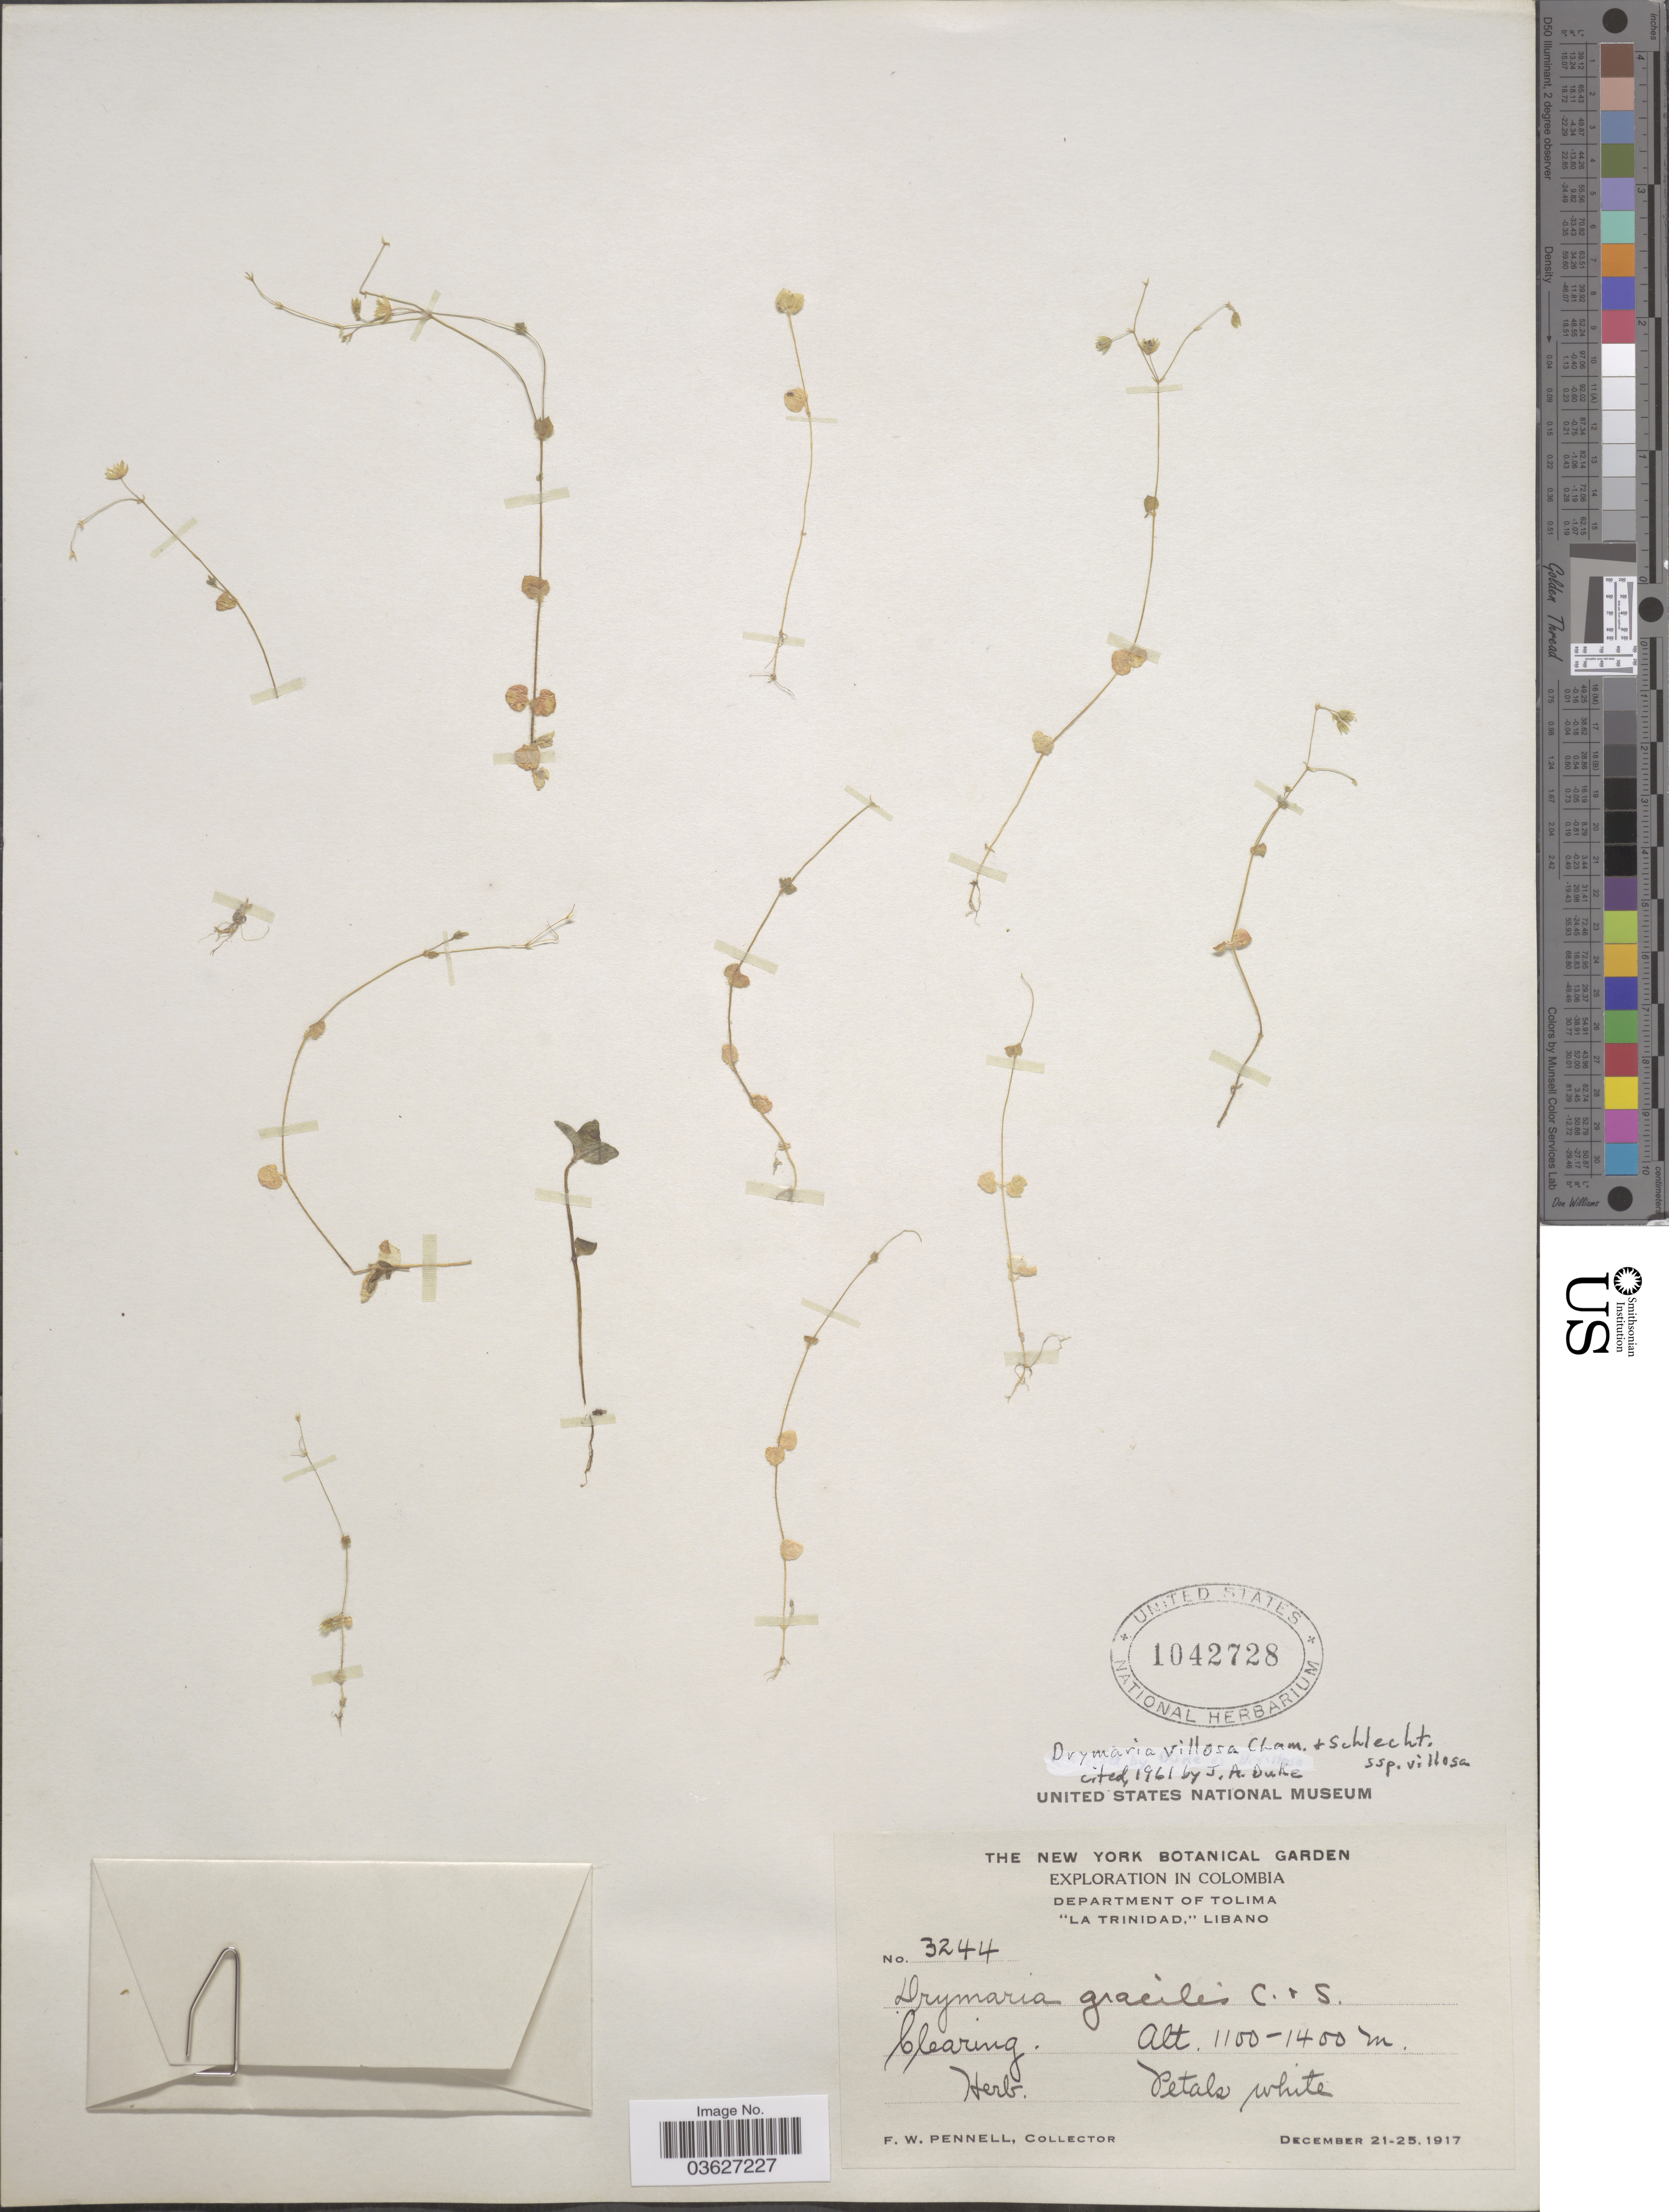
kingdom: Plantae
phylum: Tracheophyta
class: Magnoliopsida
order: Caryophyllales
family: Caryophyllaceae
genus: Drymaria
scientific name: Drymaria villosa subsp. villosa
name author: Cham. & Schltdl.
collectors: F. W. Pennell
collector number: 3244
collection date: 1917-12-21/1917-12-25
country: Colombia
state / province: Tolima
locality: Department of Tolima. "La Trinidad," Libano.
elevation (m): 1100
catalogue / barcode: US 1042728